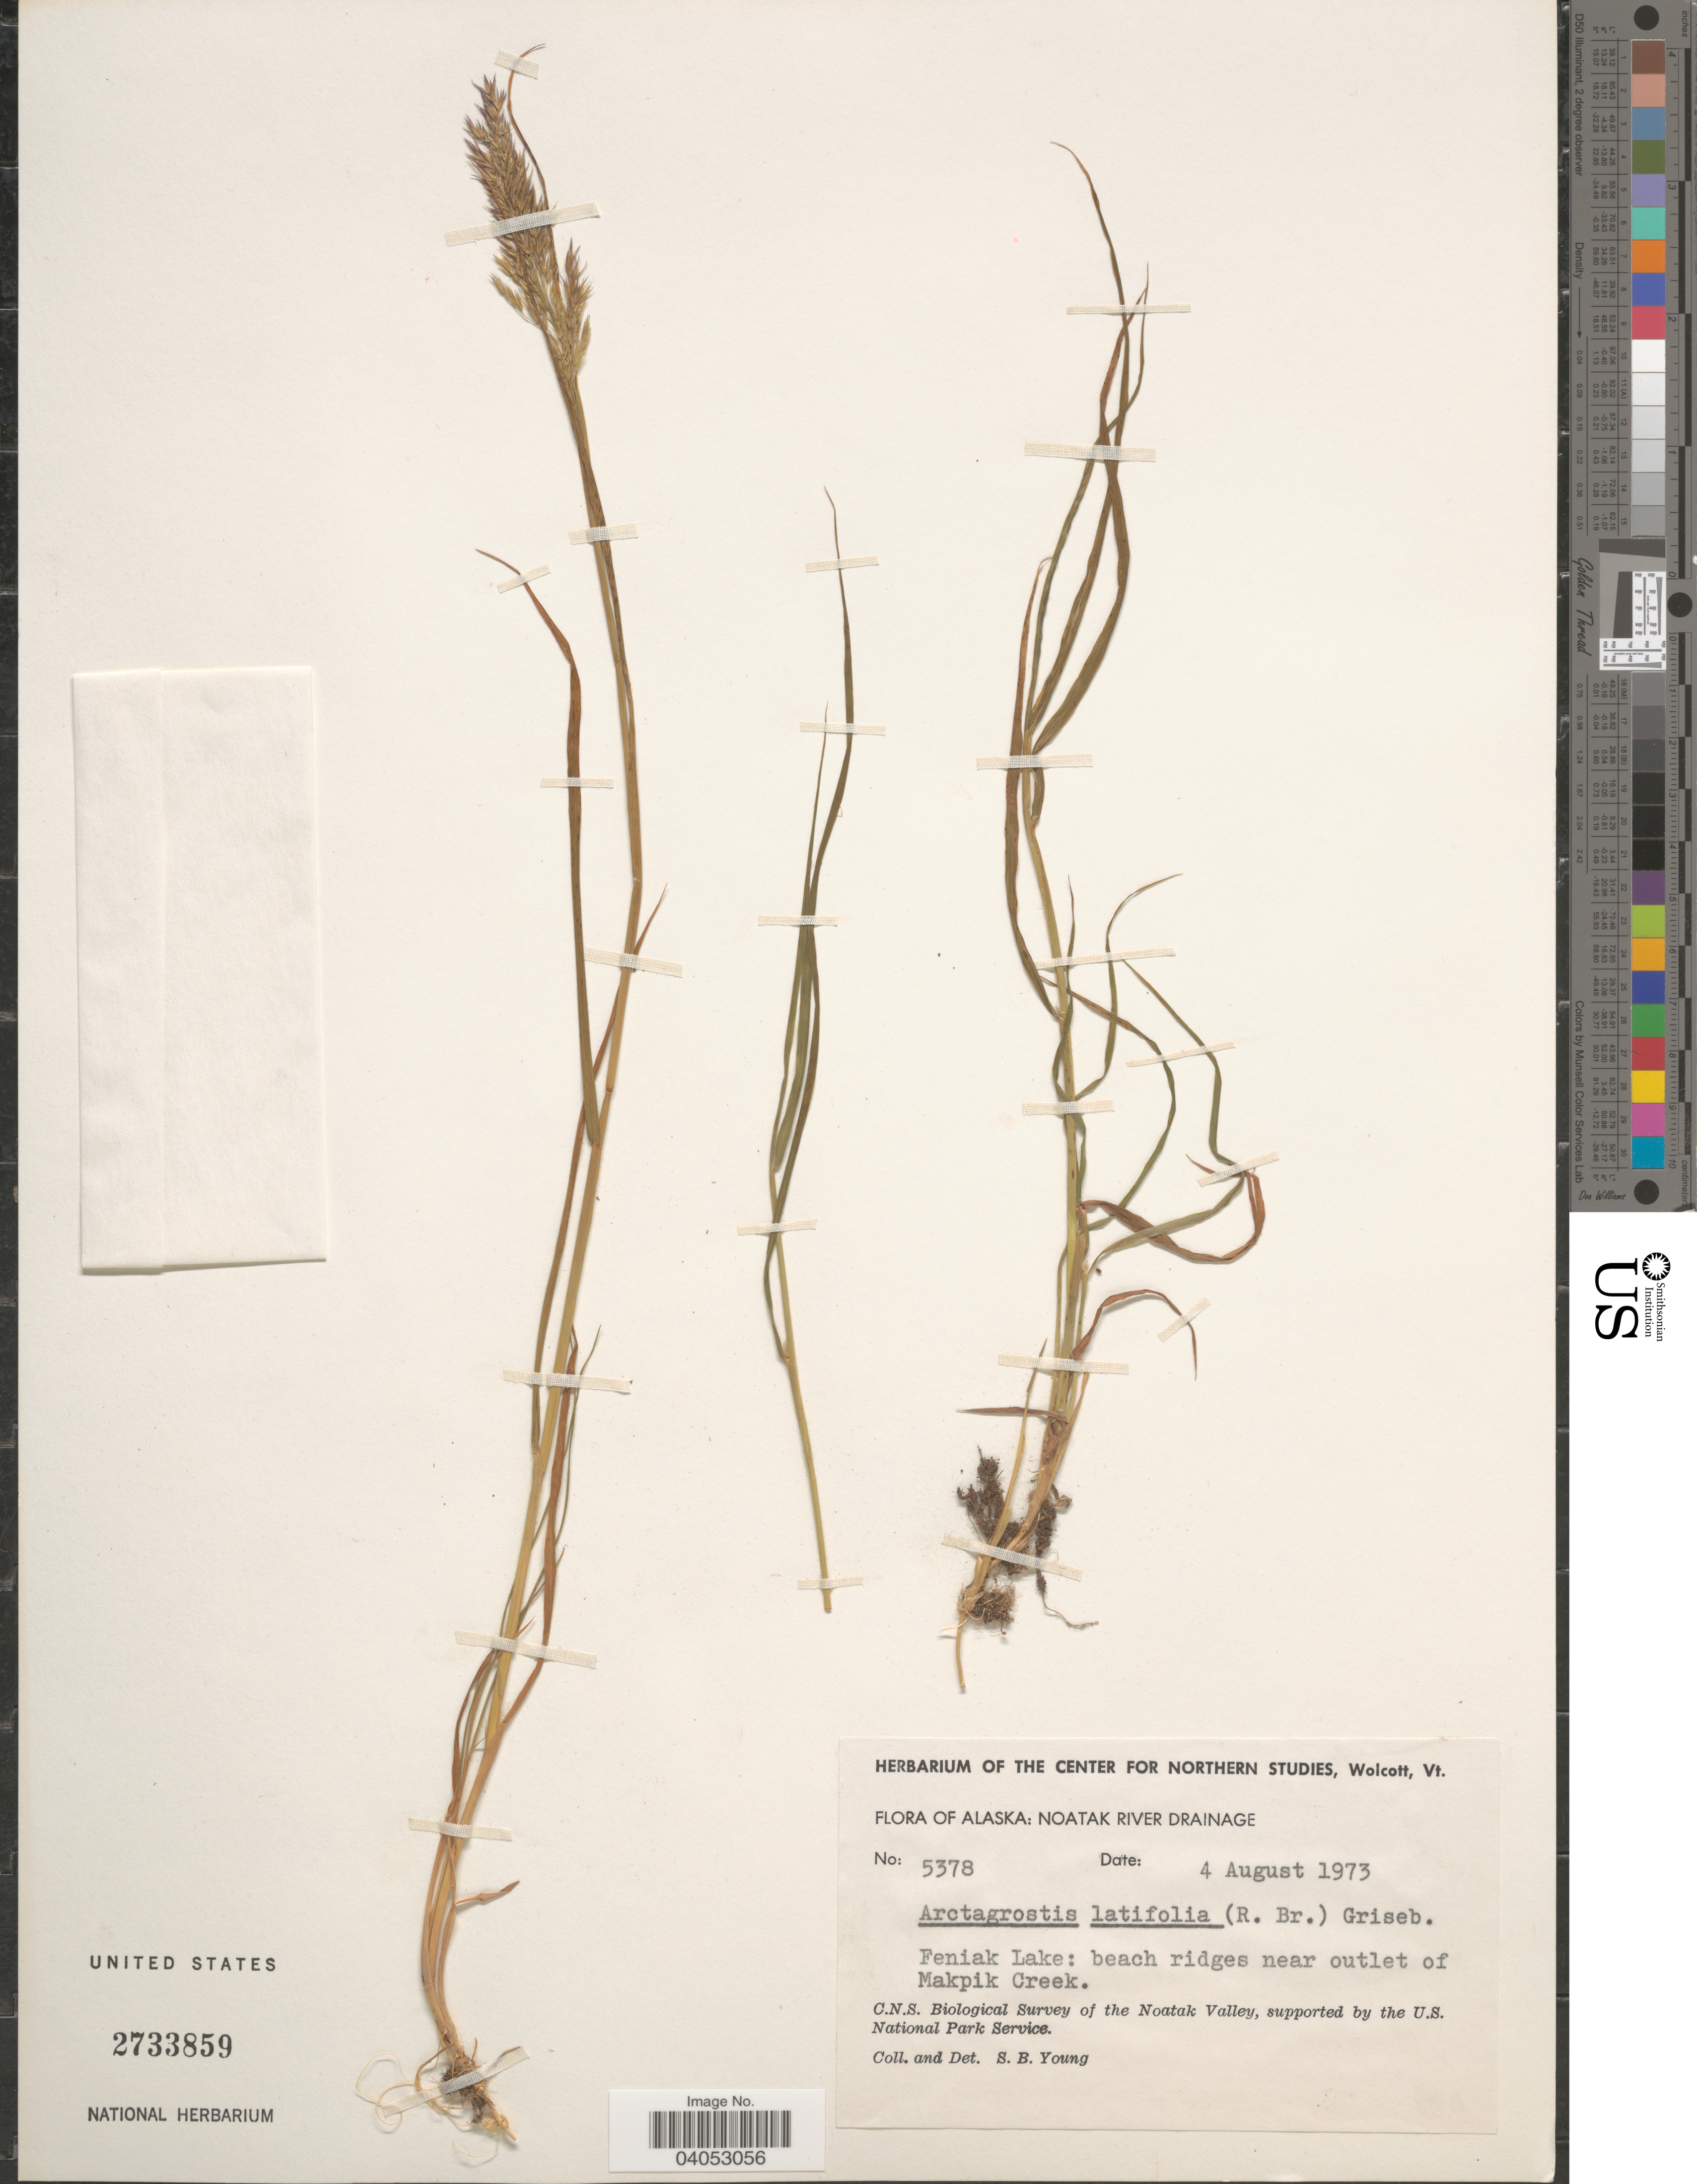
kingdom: Plantae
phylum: Tracheophyta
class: Liliopsida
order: Poales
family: Poaceae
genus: Arctagrostis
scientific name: Arctagrostis latifolia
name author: (R. Br.) Griseb.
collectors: S. Young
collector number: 5378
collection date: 1973-08-04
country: United States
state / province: Alaska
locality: Noatak River Drainage. Feniak Lake: beach ridges near outlet of Makpik Creek. The Noatak Valley.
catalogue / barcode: US 2733859